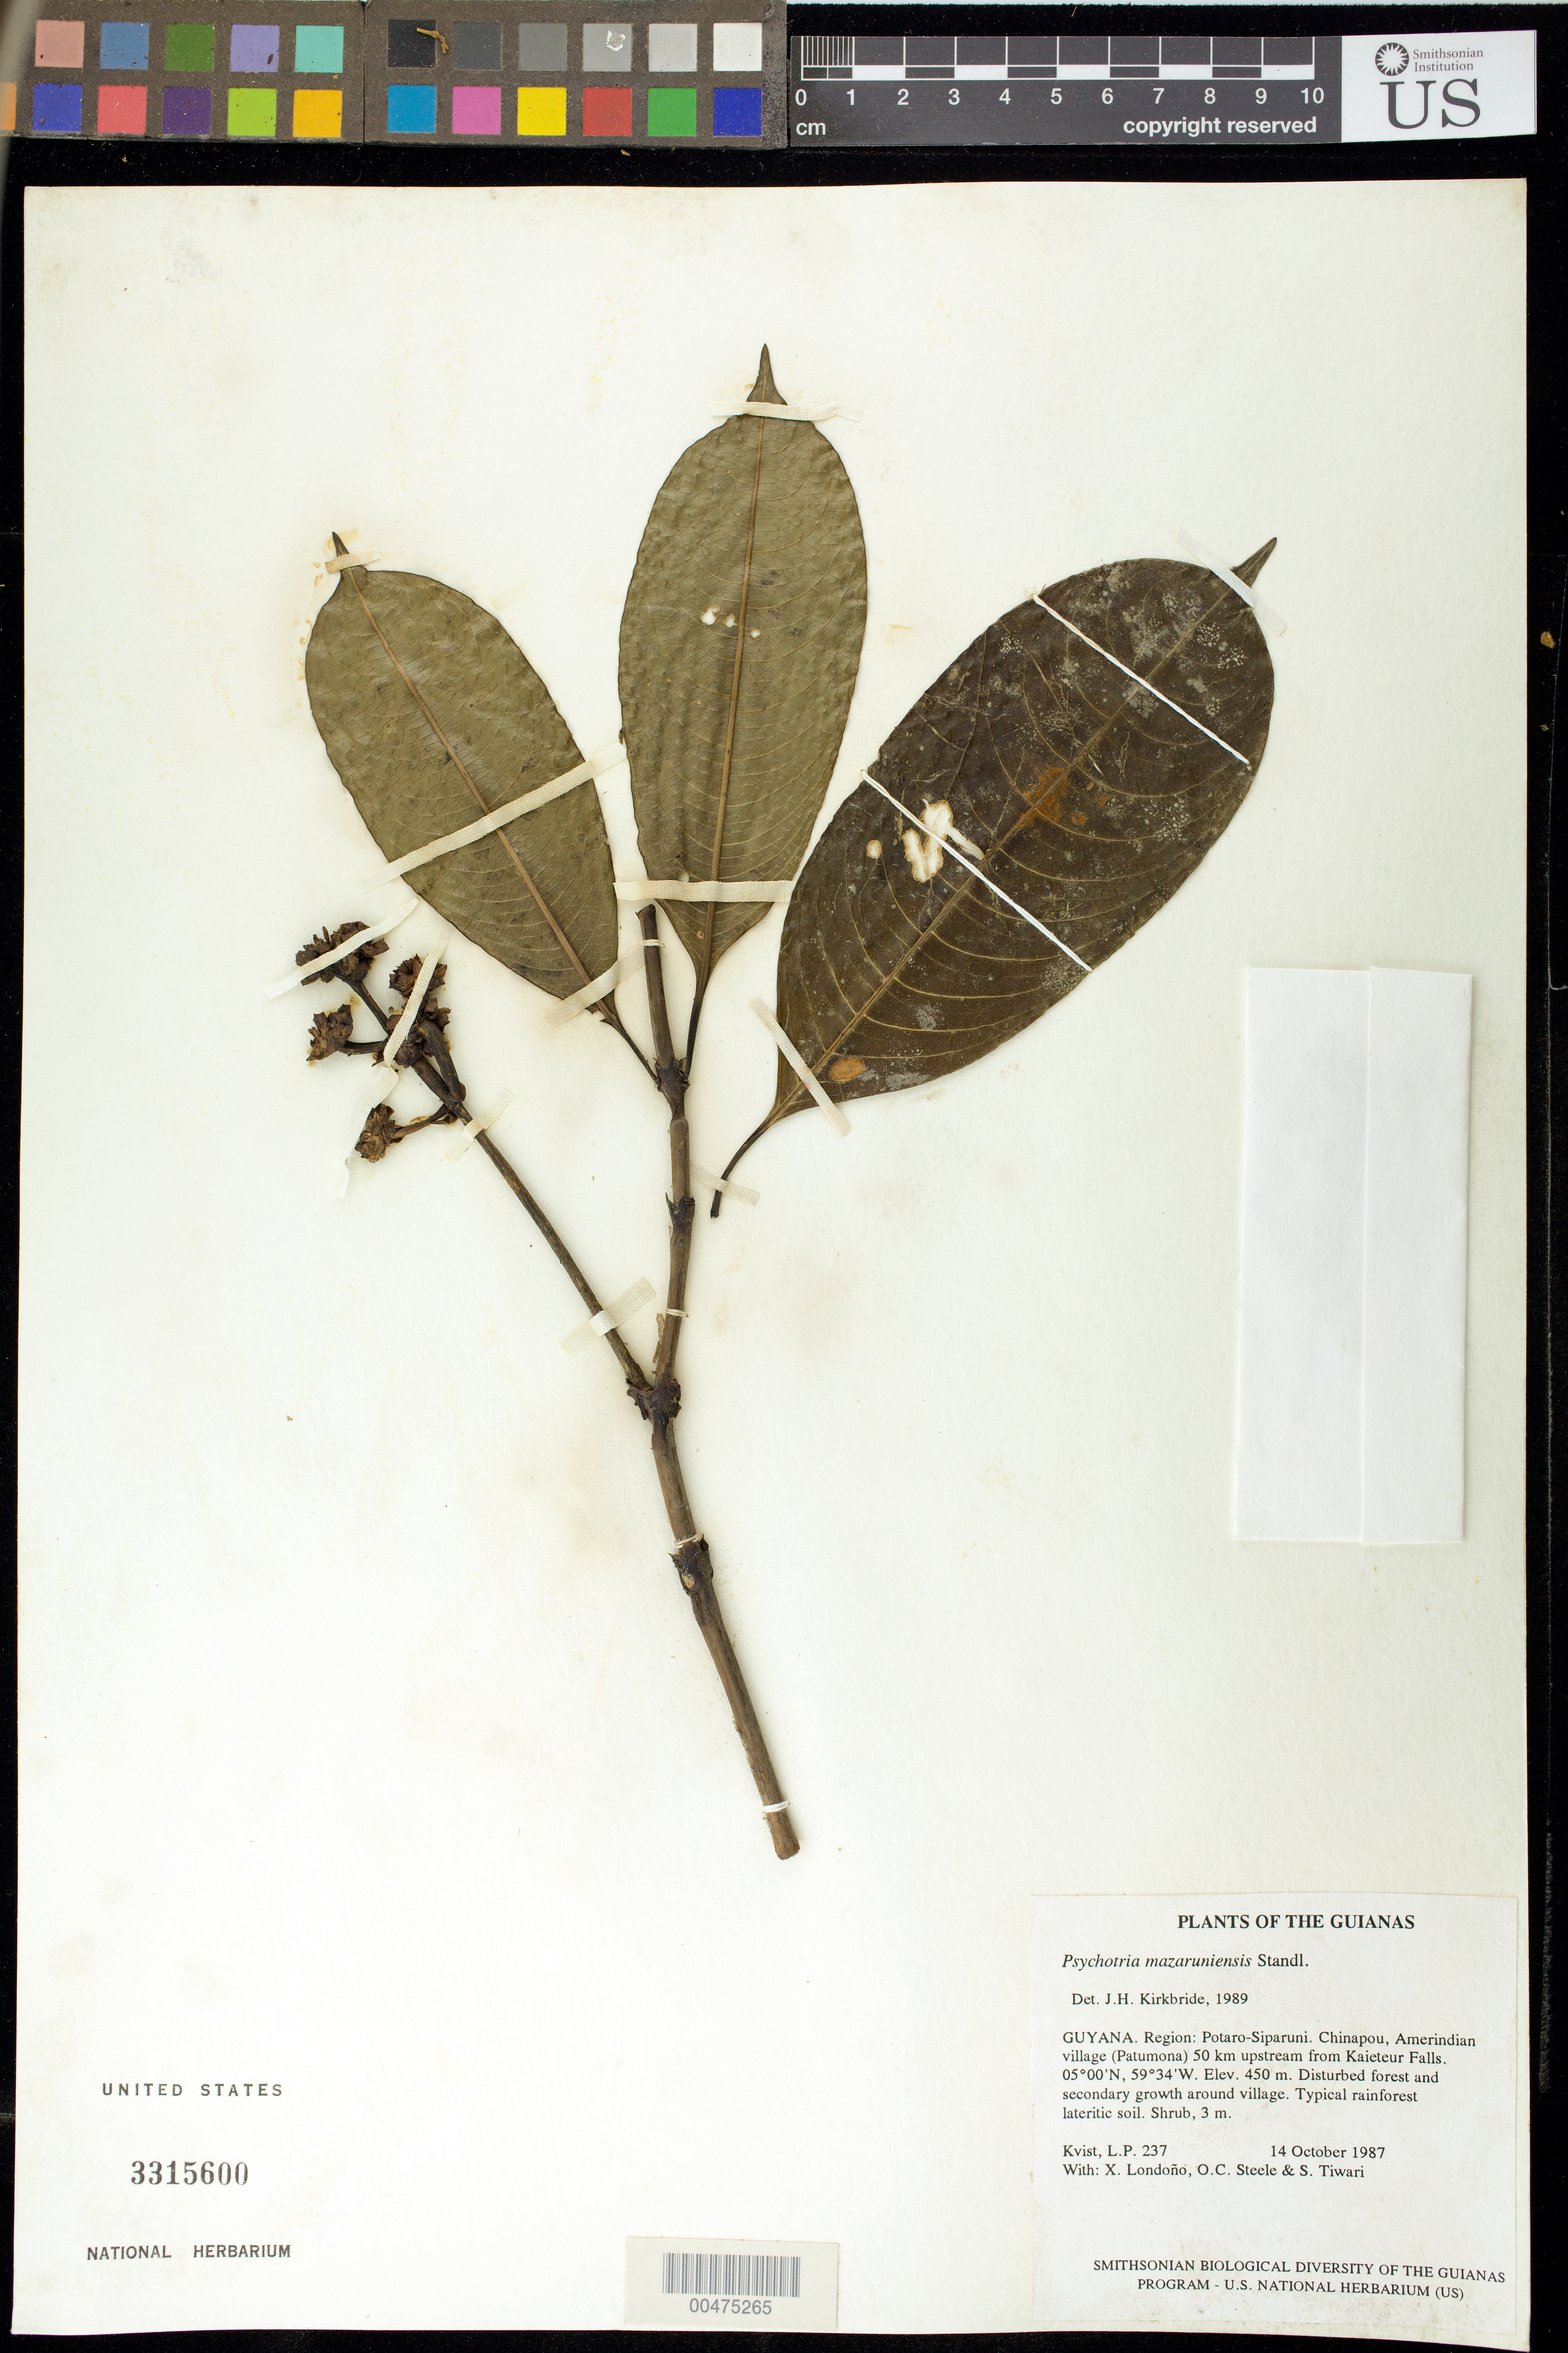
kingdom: Plantae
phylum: Tracheophyta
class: Magnoliopsida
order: Gentianales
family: Rubiaceae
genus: Palicourea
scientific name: Palicourea jenmanii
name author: (Wernham) Delprete & J.H. Kirkbr.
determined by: Kirkbride, J. H., Jr.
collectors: L. P. Kvist, X. Londoño, O. C. Steele & S. Tiwari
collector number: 237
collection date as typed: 14 October 1987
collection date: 1987-10-14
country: Guyana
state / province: Potaro-Siparuni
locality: Chenapou, Amerindian village (Patumona) 50 km upstream from Kaieteur Falls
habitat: Disturbed forest and secondary growth around village. Typical rainforest lateritic soil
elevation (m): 450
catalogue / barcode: US 3315600